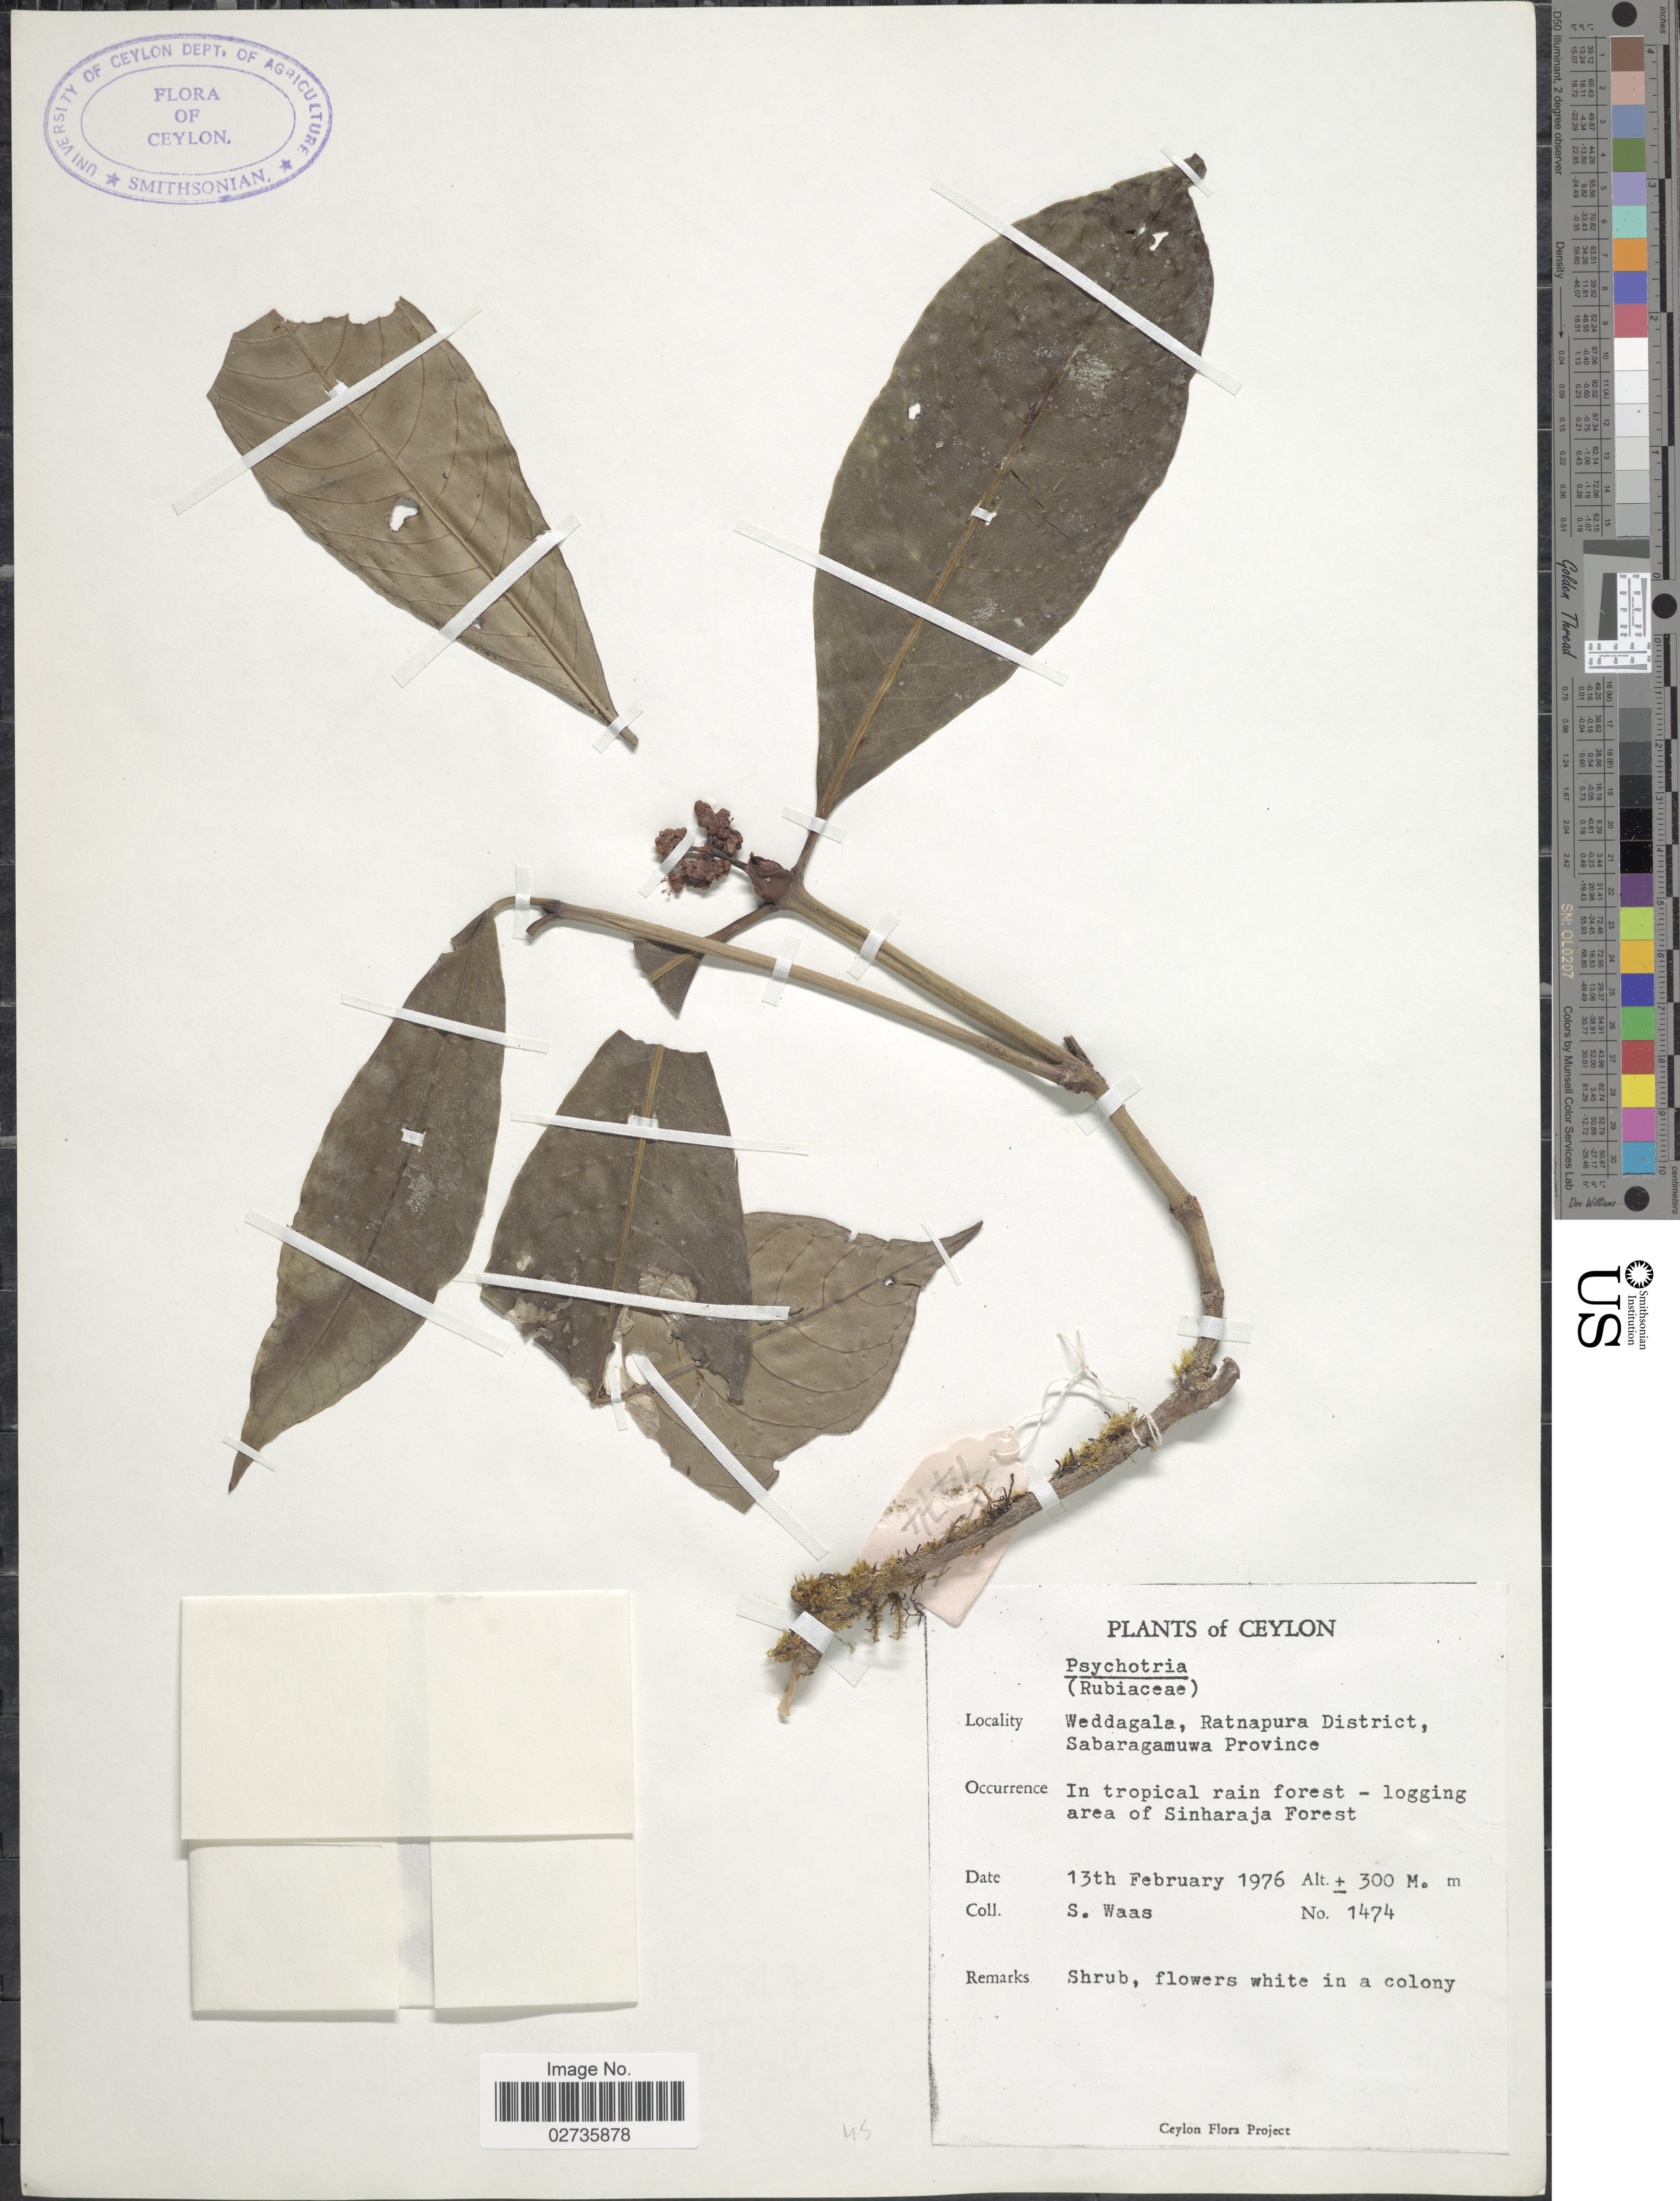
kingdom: Plantae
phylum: Tracheophyta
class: Magnoliopsida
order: Gentianales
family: Rubiaceae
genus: Psychotria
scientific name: Psychotria sp.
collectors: S. Waas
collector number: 1474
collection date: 1976-02-13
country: Sri Lanka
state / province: Sabaragamuwa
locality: Ceylon, Weddagala, Ratnapura District, In tropical rain forest - logging area of Sinharaja Forest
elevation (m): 300